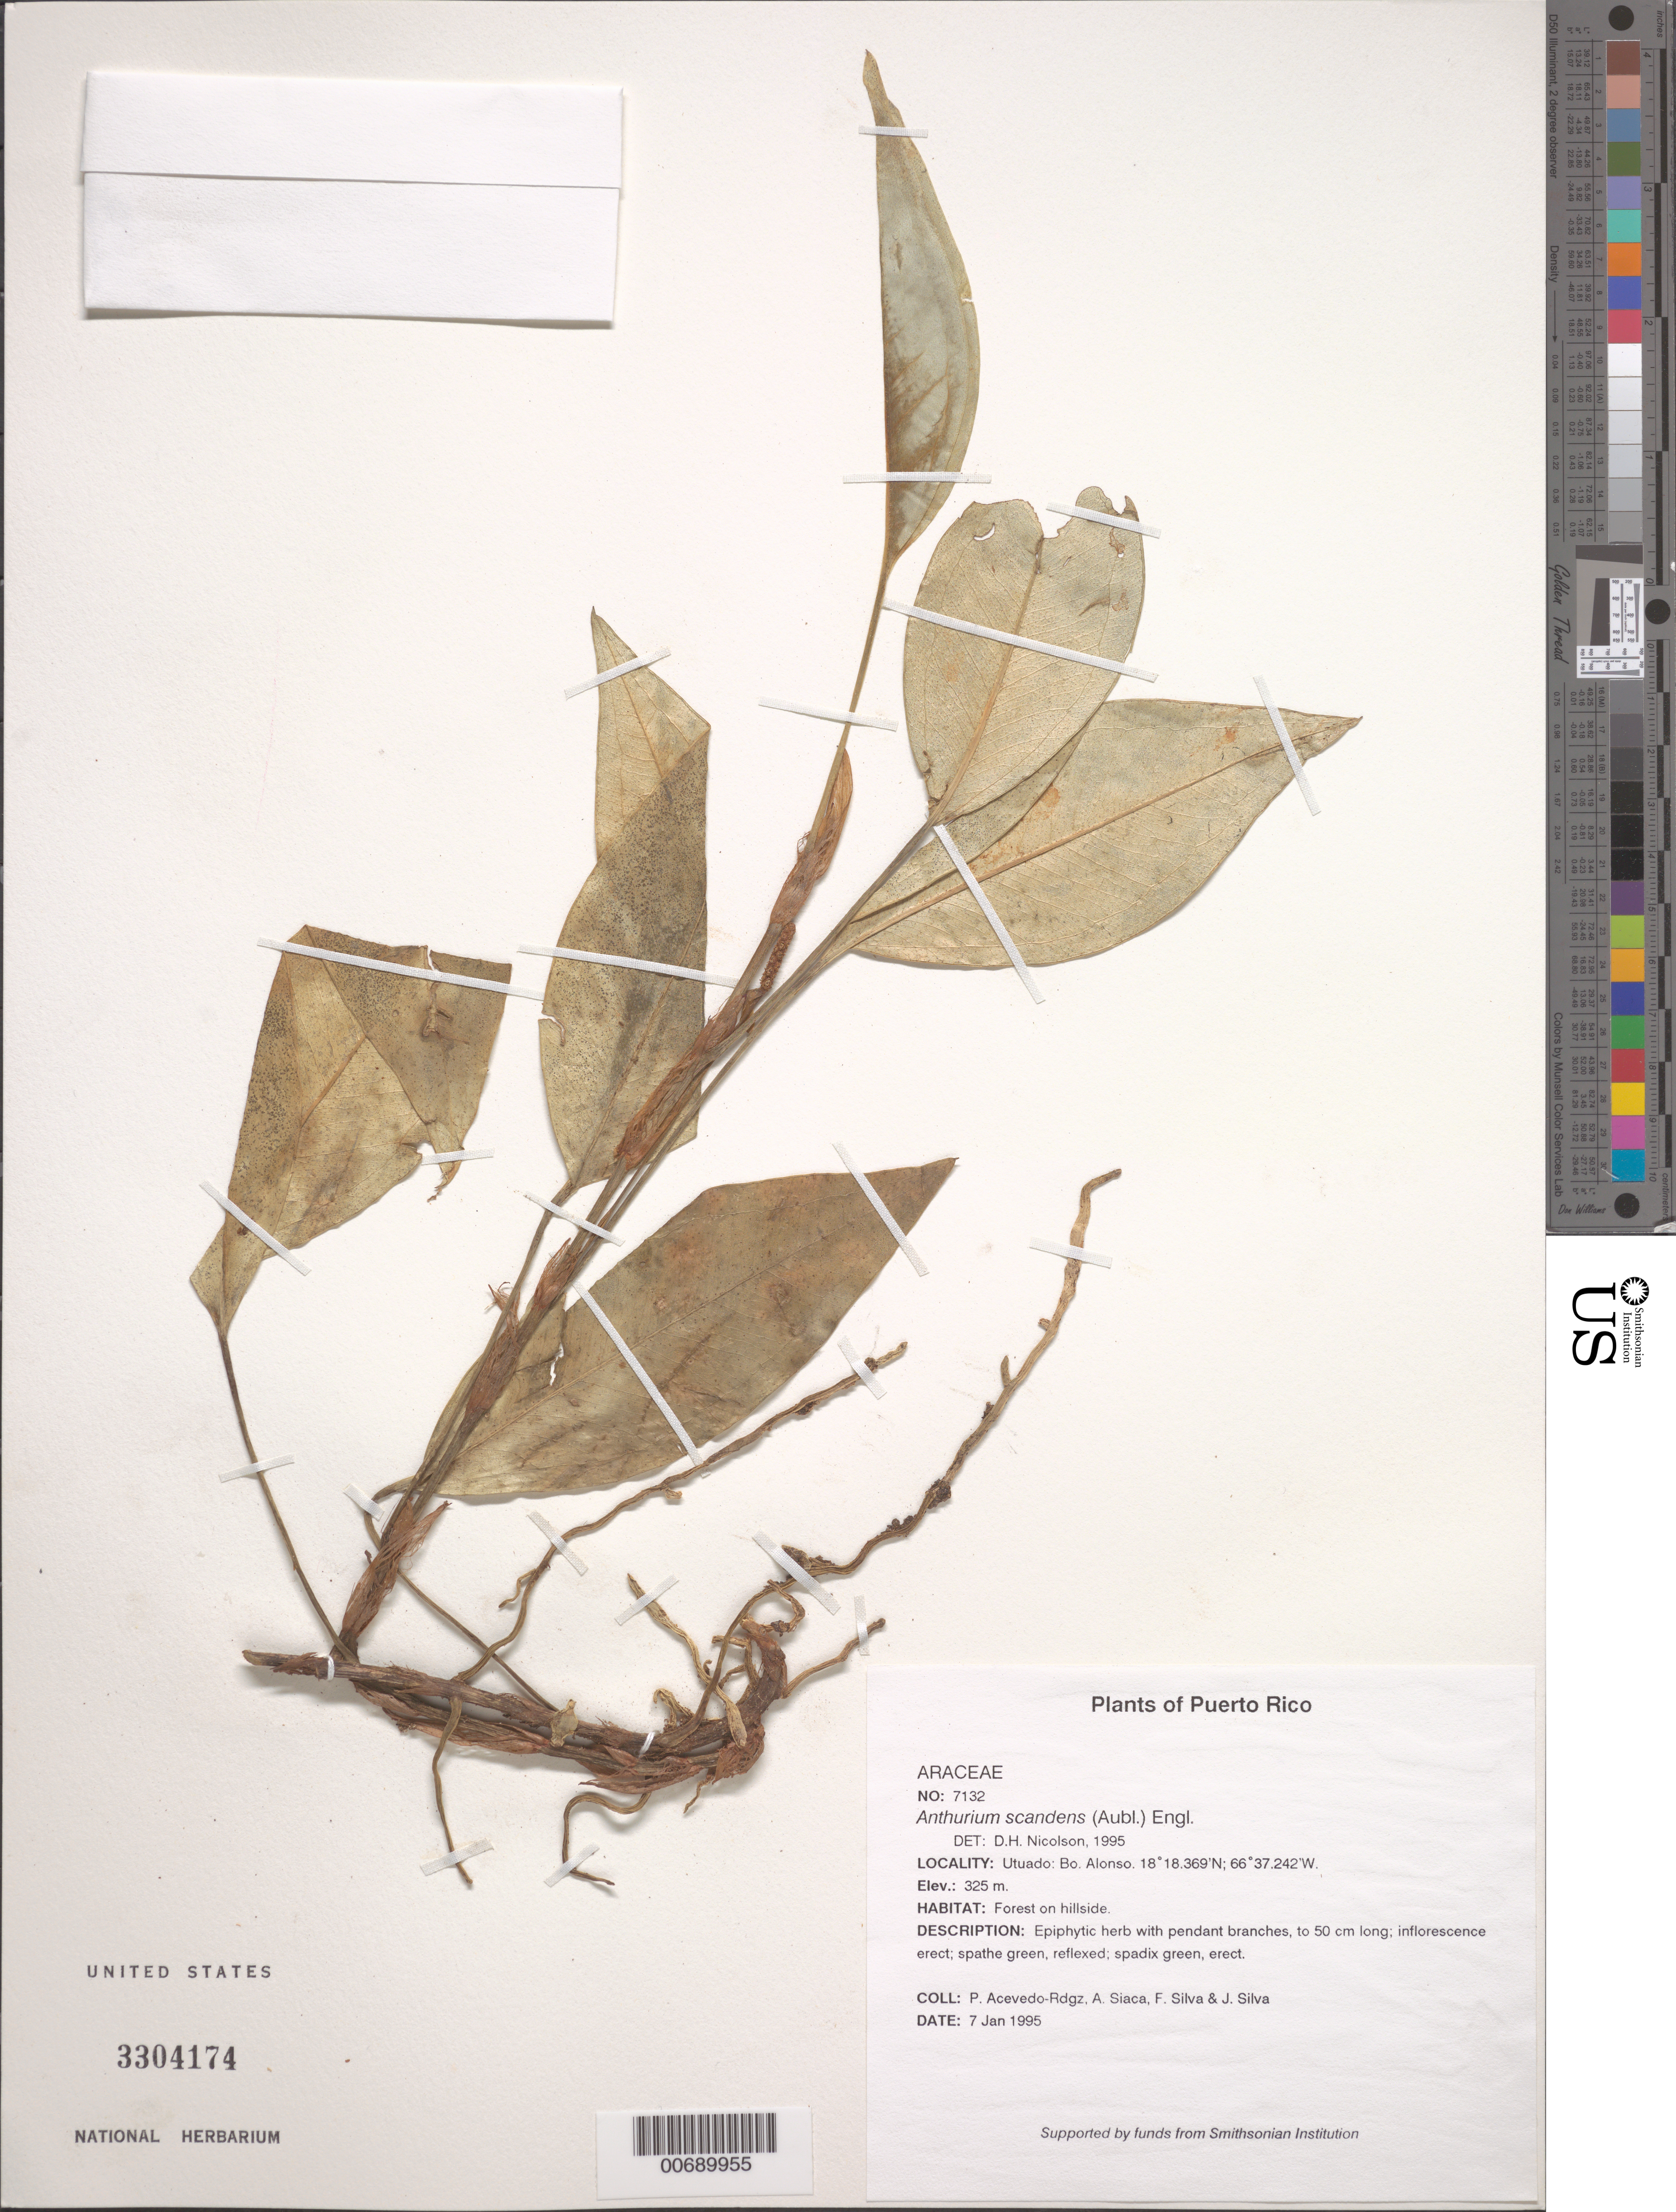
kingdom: Plantae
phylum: Tracheophyta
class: Liliopsida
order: Alismatales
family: Araceae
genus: Anthurium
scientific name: Anthurium scandens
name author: (Aubl.) Engl.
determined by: Nicolson, Dan H.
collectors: P. Acevedo-Rodr., A. Siaca, F. Silva & J. Silva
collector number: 7132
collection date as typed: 07 Jan 1995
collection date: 1995-01-07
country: Puerto Rico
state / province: Utuado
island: Puerto Rico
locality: Utuado; Bo. Don Alonso.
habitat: Forest on hillside.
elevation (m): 325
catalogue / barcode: US 3304174